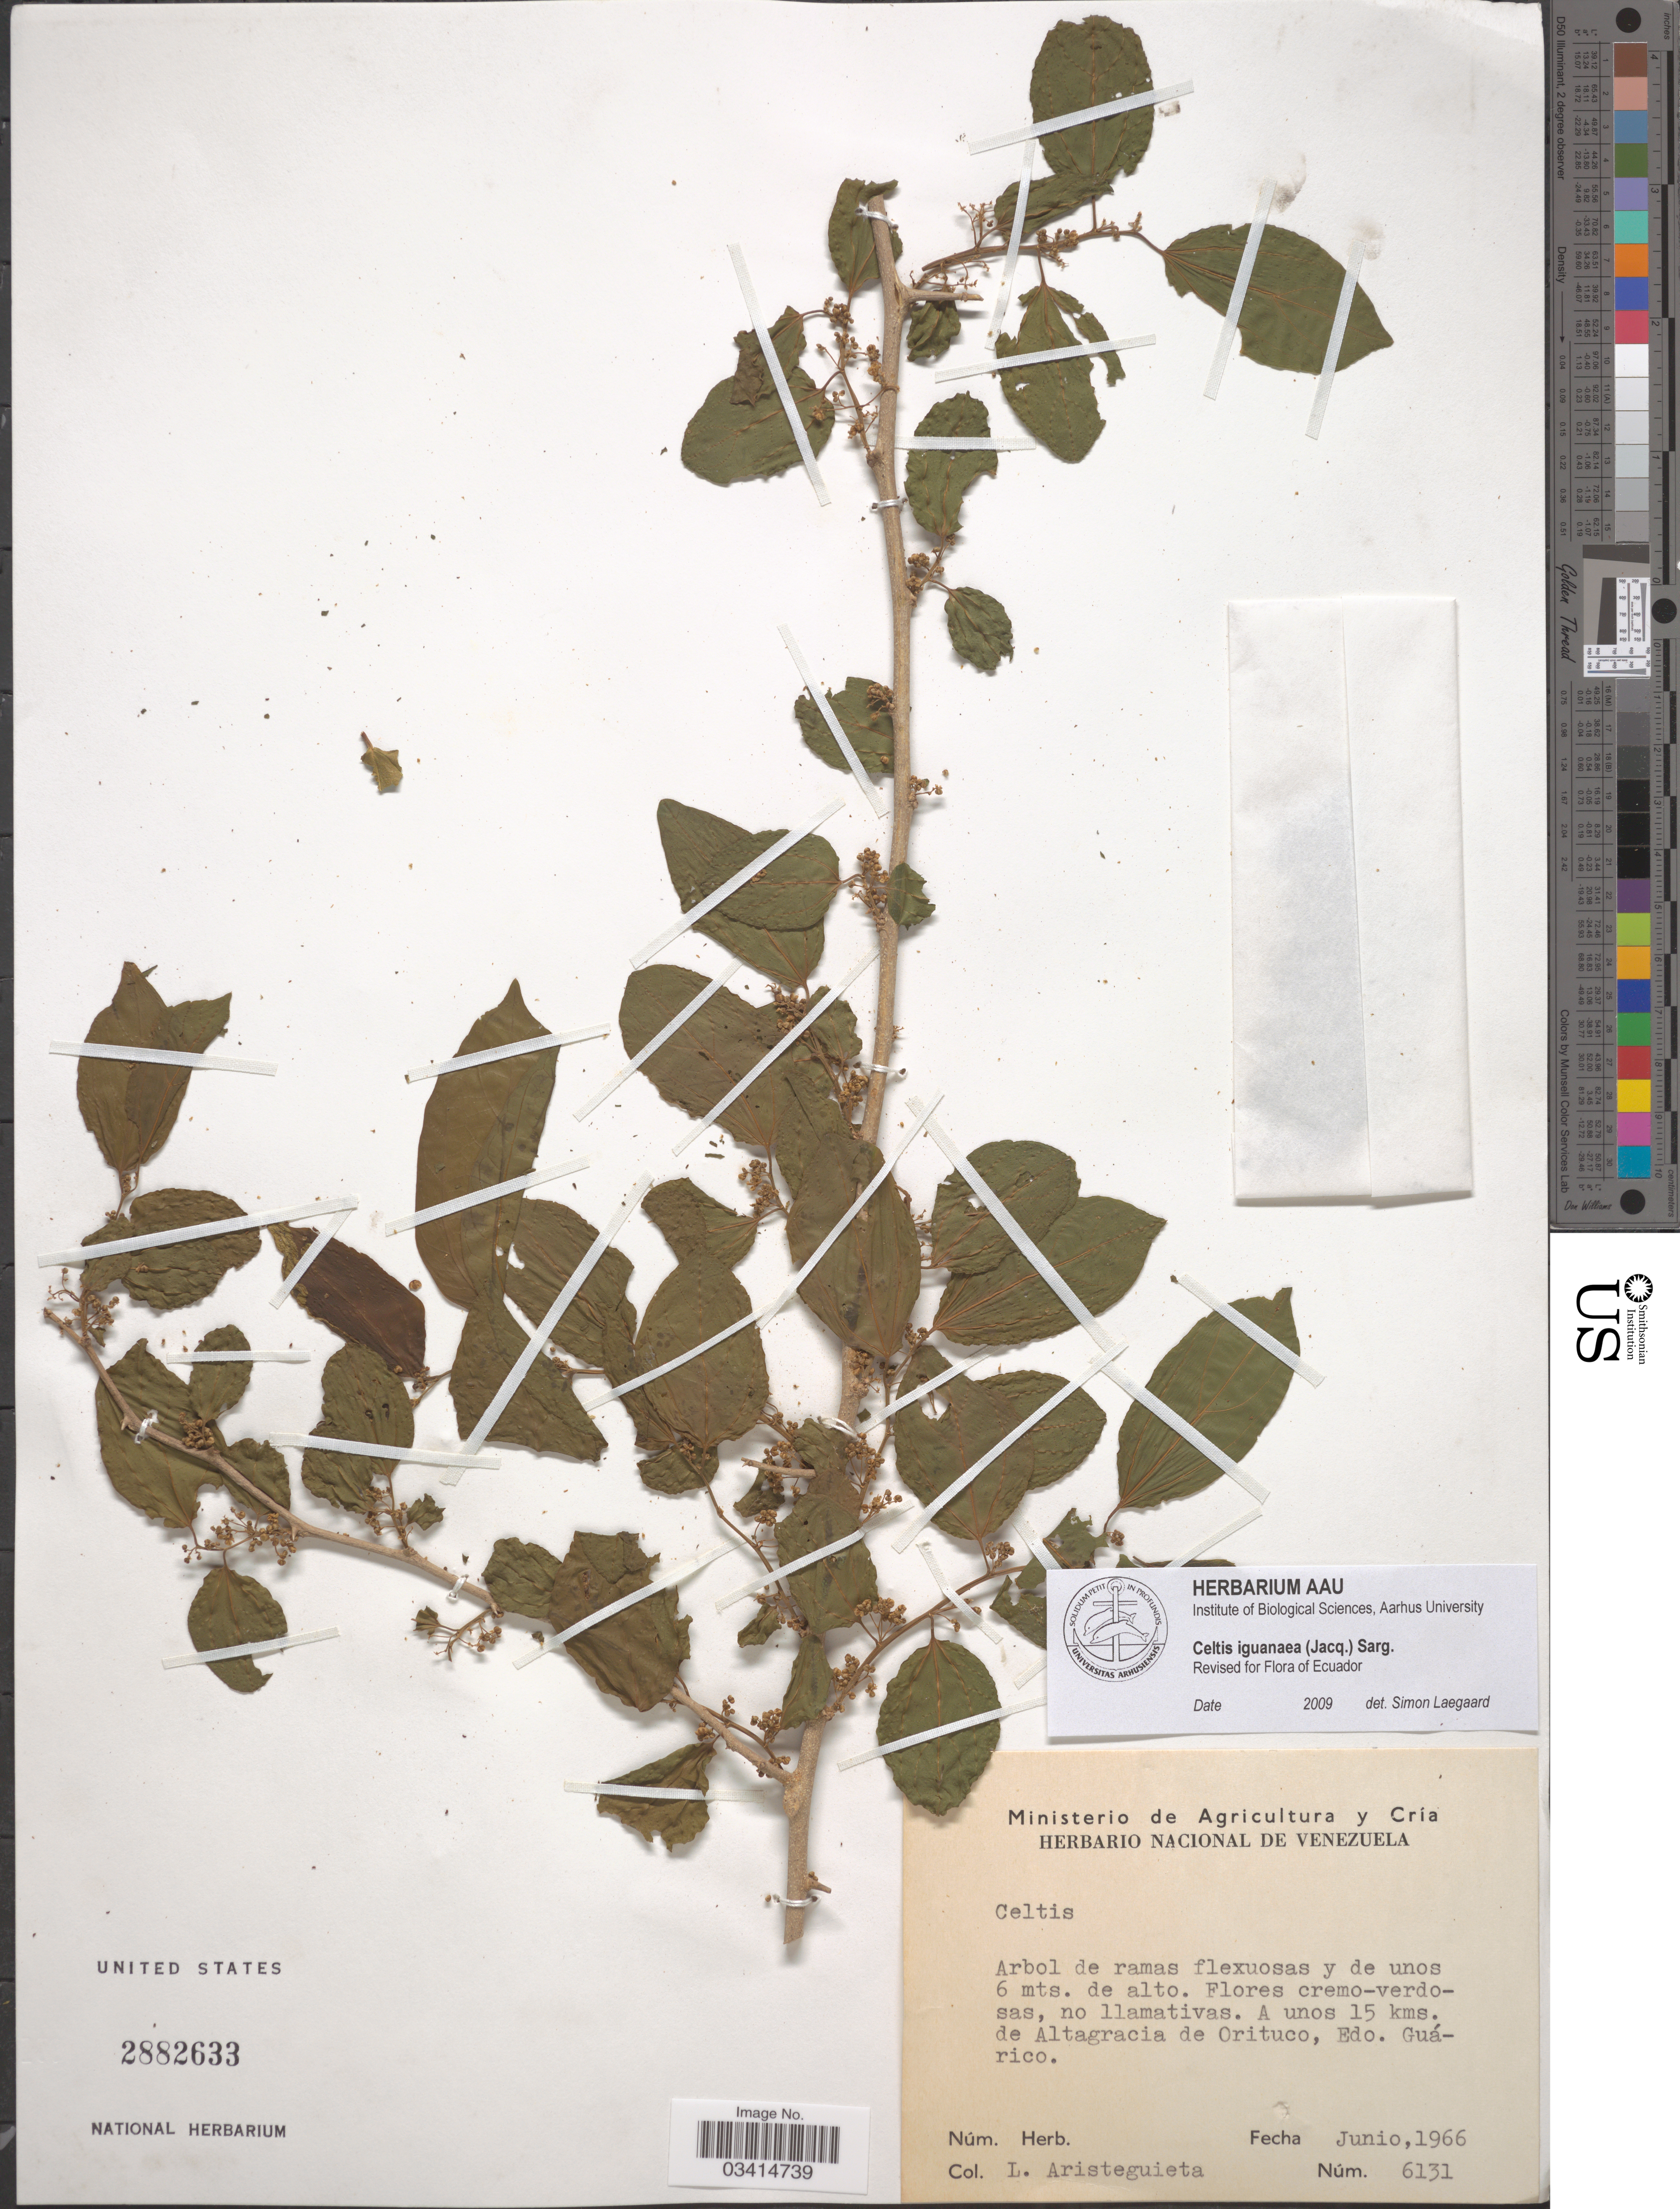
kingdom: Plantae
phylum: Tracheophyta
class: Magnoliopsida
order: Rosales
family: Cannabaceae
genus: Celtis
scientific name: Celtis iguanaea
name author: (Jacq.) Sarg.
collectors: L. Aristeguieta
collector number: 6131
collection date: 1966-06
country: Venezuela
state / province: Guárico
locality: A unos 15 kms. de Altagracia de Orituco.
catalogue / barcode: US 2882633